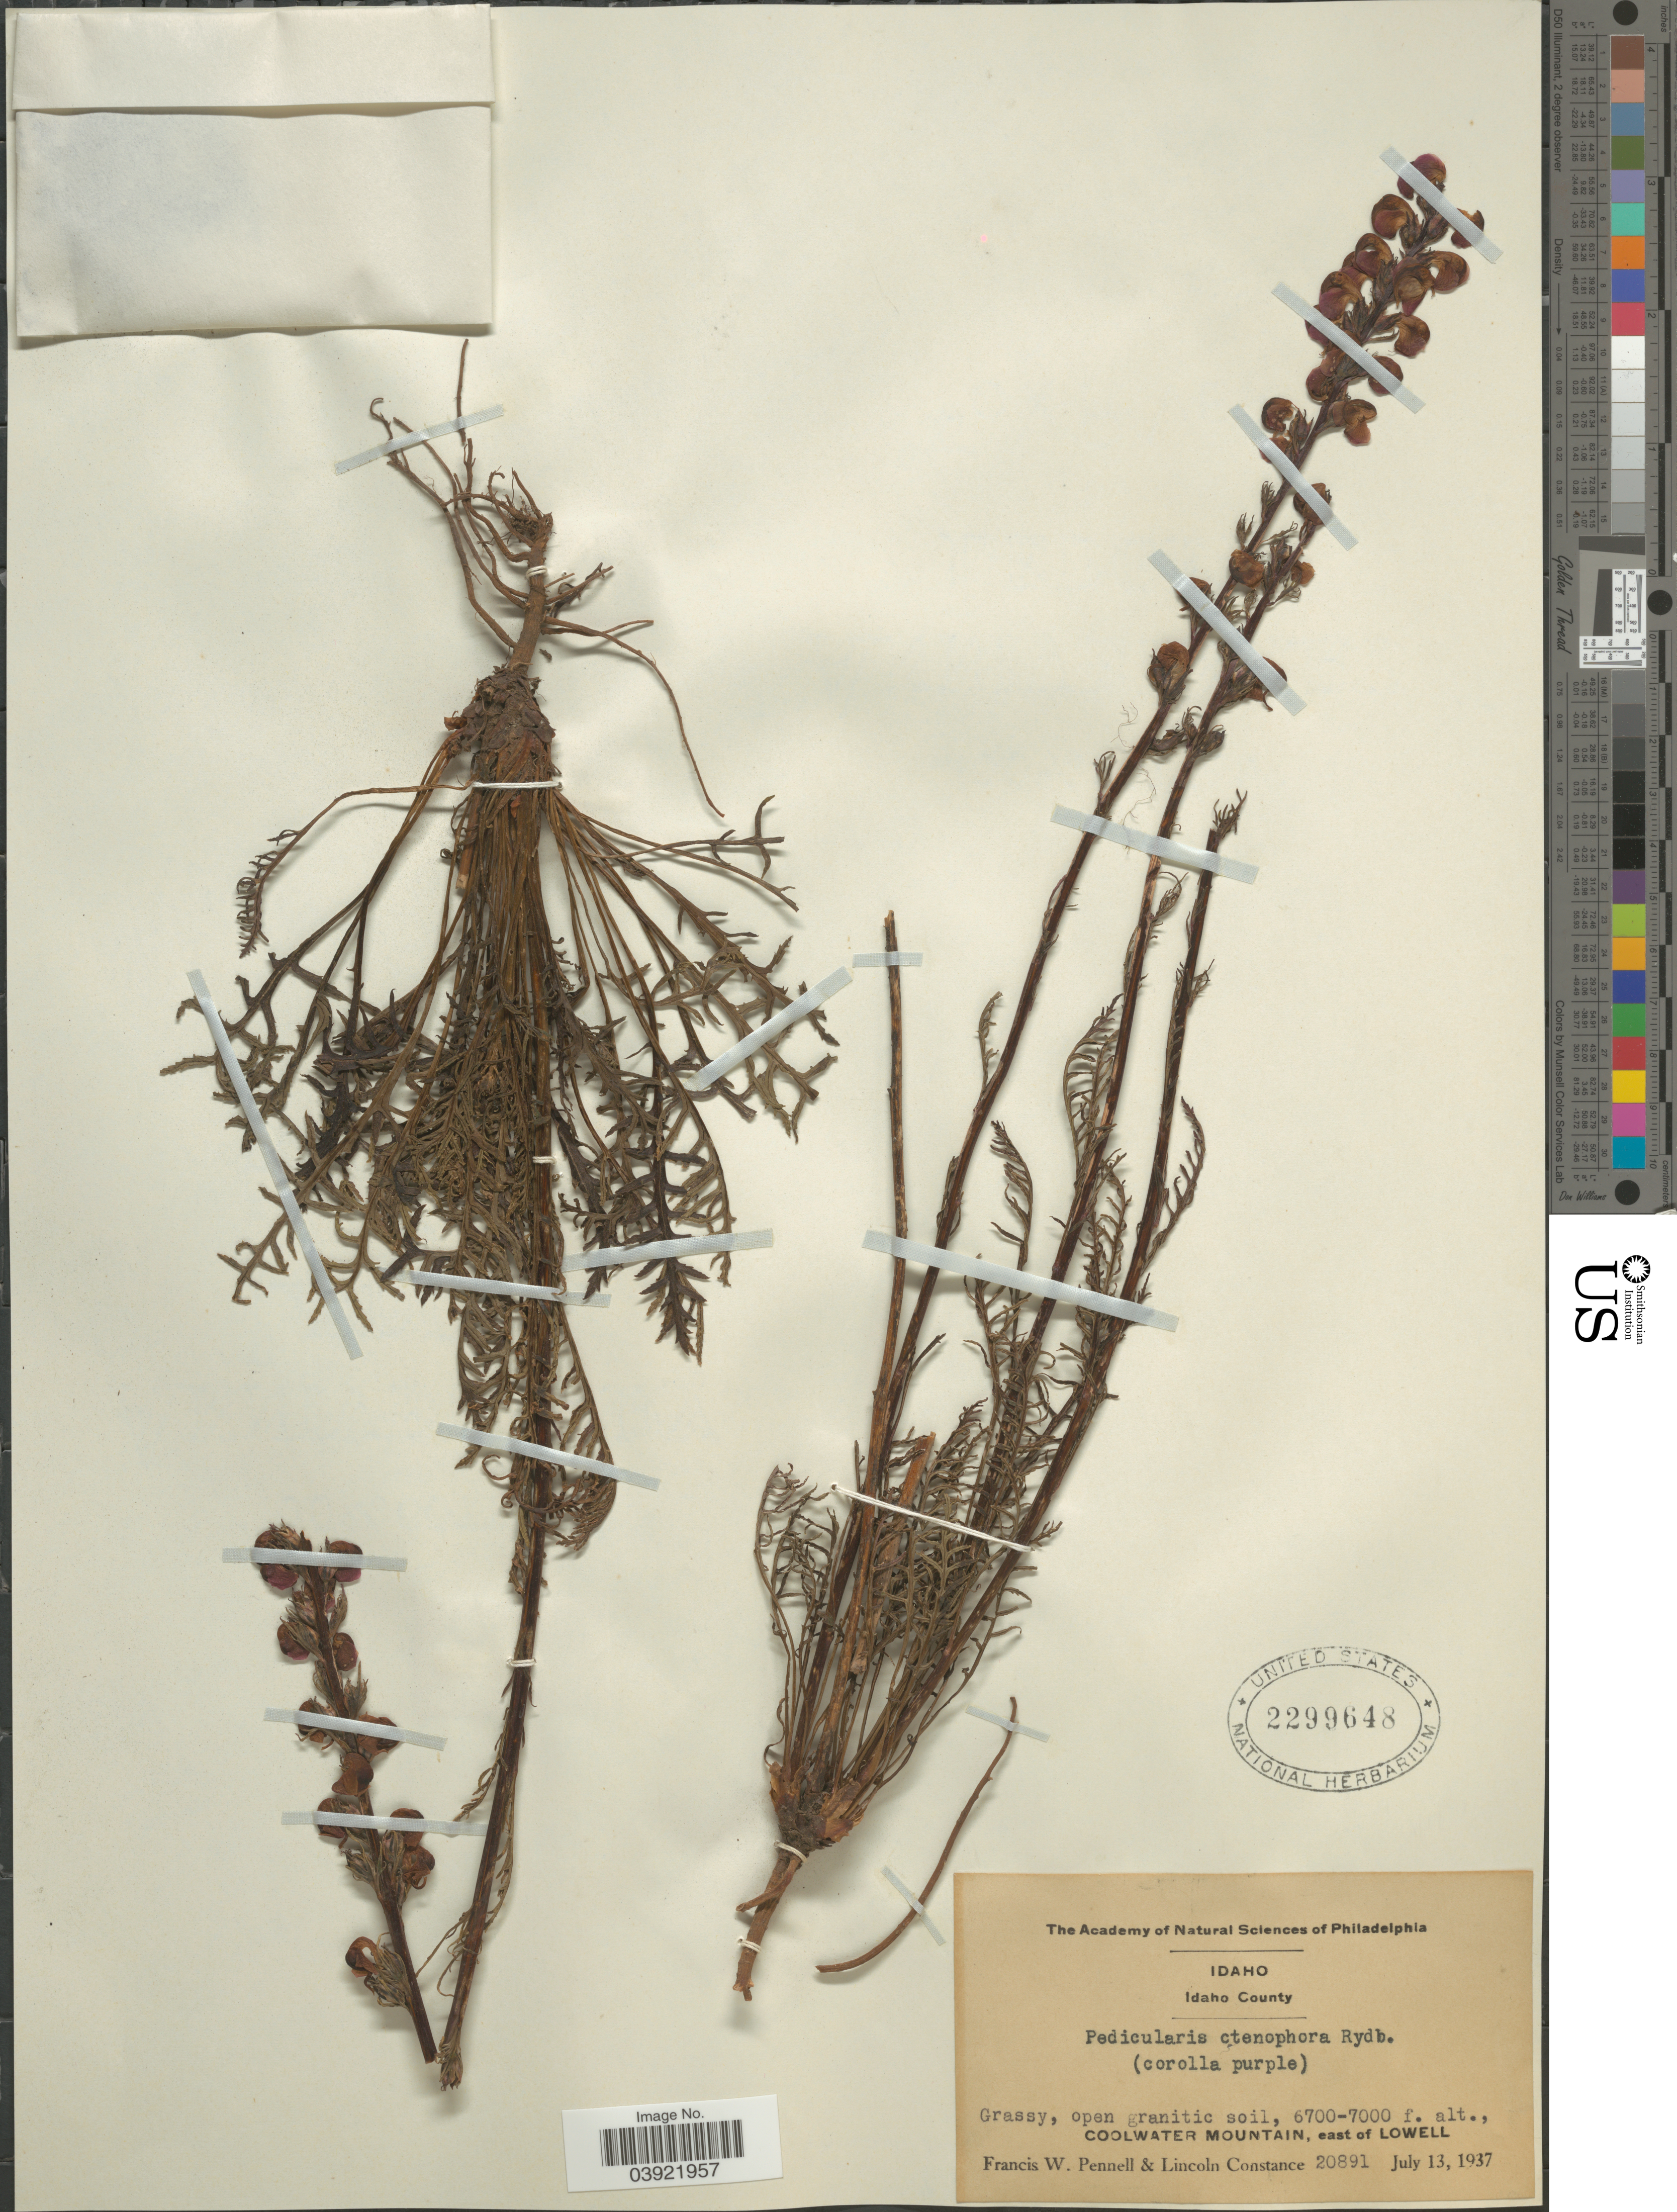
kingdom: Plantae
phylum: Tracheophyta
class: Magnoliopsida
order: Lamiales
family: Orobanchaceae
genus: Pedicularis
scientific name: Pedicularis ctenophora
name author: Rydb.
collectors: F. W. Pennell & L. Constance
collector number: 20891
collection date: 1937-07-13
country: United States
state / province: Idaho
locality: Idaho County. Coolwater Mountain, east of Lowell.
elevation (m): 2042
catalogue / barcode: US 2299648